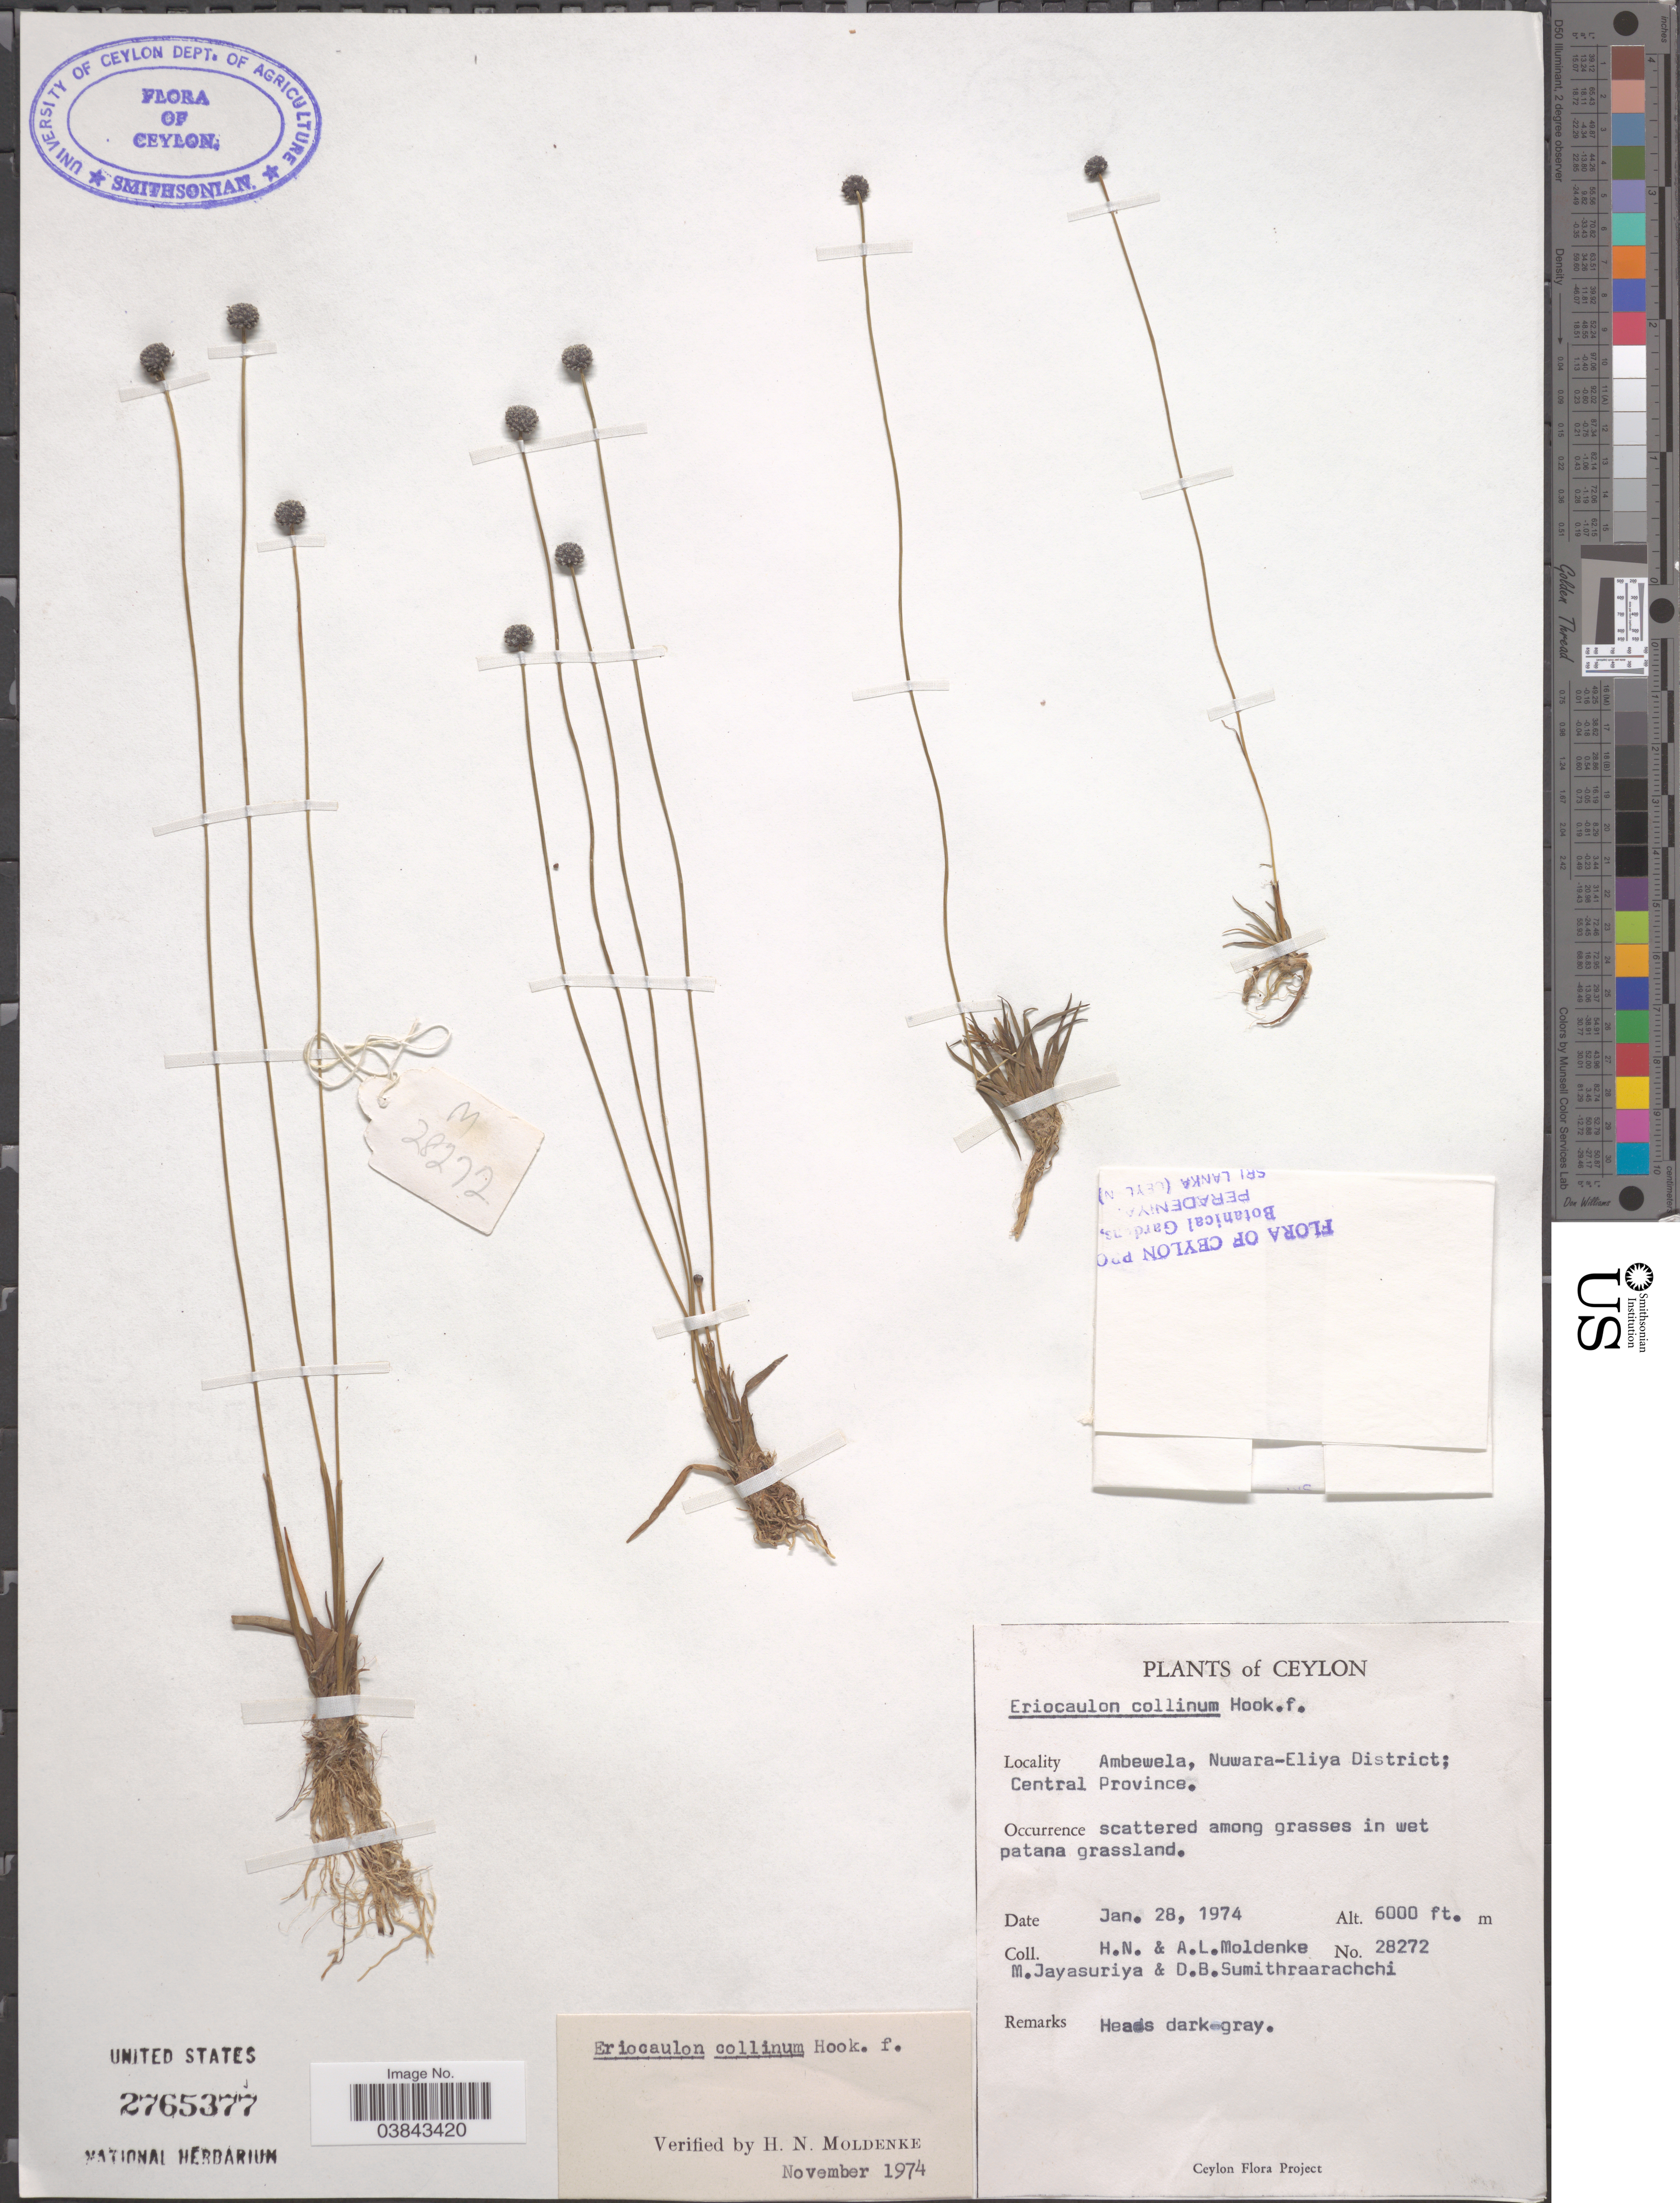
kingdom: Plantae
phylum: Tracheophyta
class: Liliopsida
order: Poales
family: Eriocaulaceae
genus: Eriocaulon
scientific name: Eriocaulon collinum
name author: Hook. f.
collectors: H. N. Moldenke, A. L. Moldenke, M. Jayasuriya & D. B. Sumithraarachchi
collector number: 28272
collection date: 1974-01-28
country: Sri Lanka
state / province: Central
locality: Ceylon. Ambewela, Nuwara-Eliya District; Central Province.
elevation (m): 1829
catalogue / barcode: US 2765377